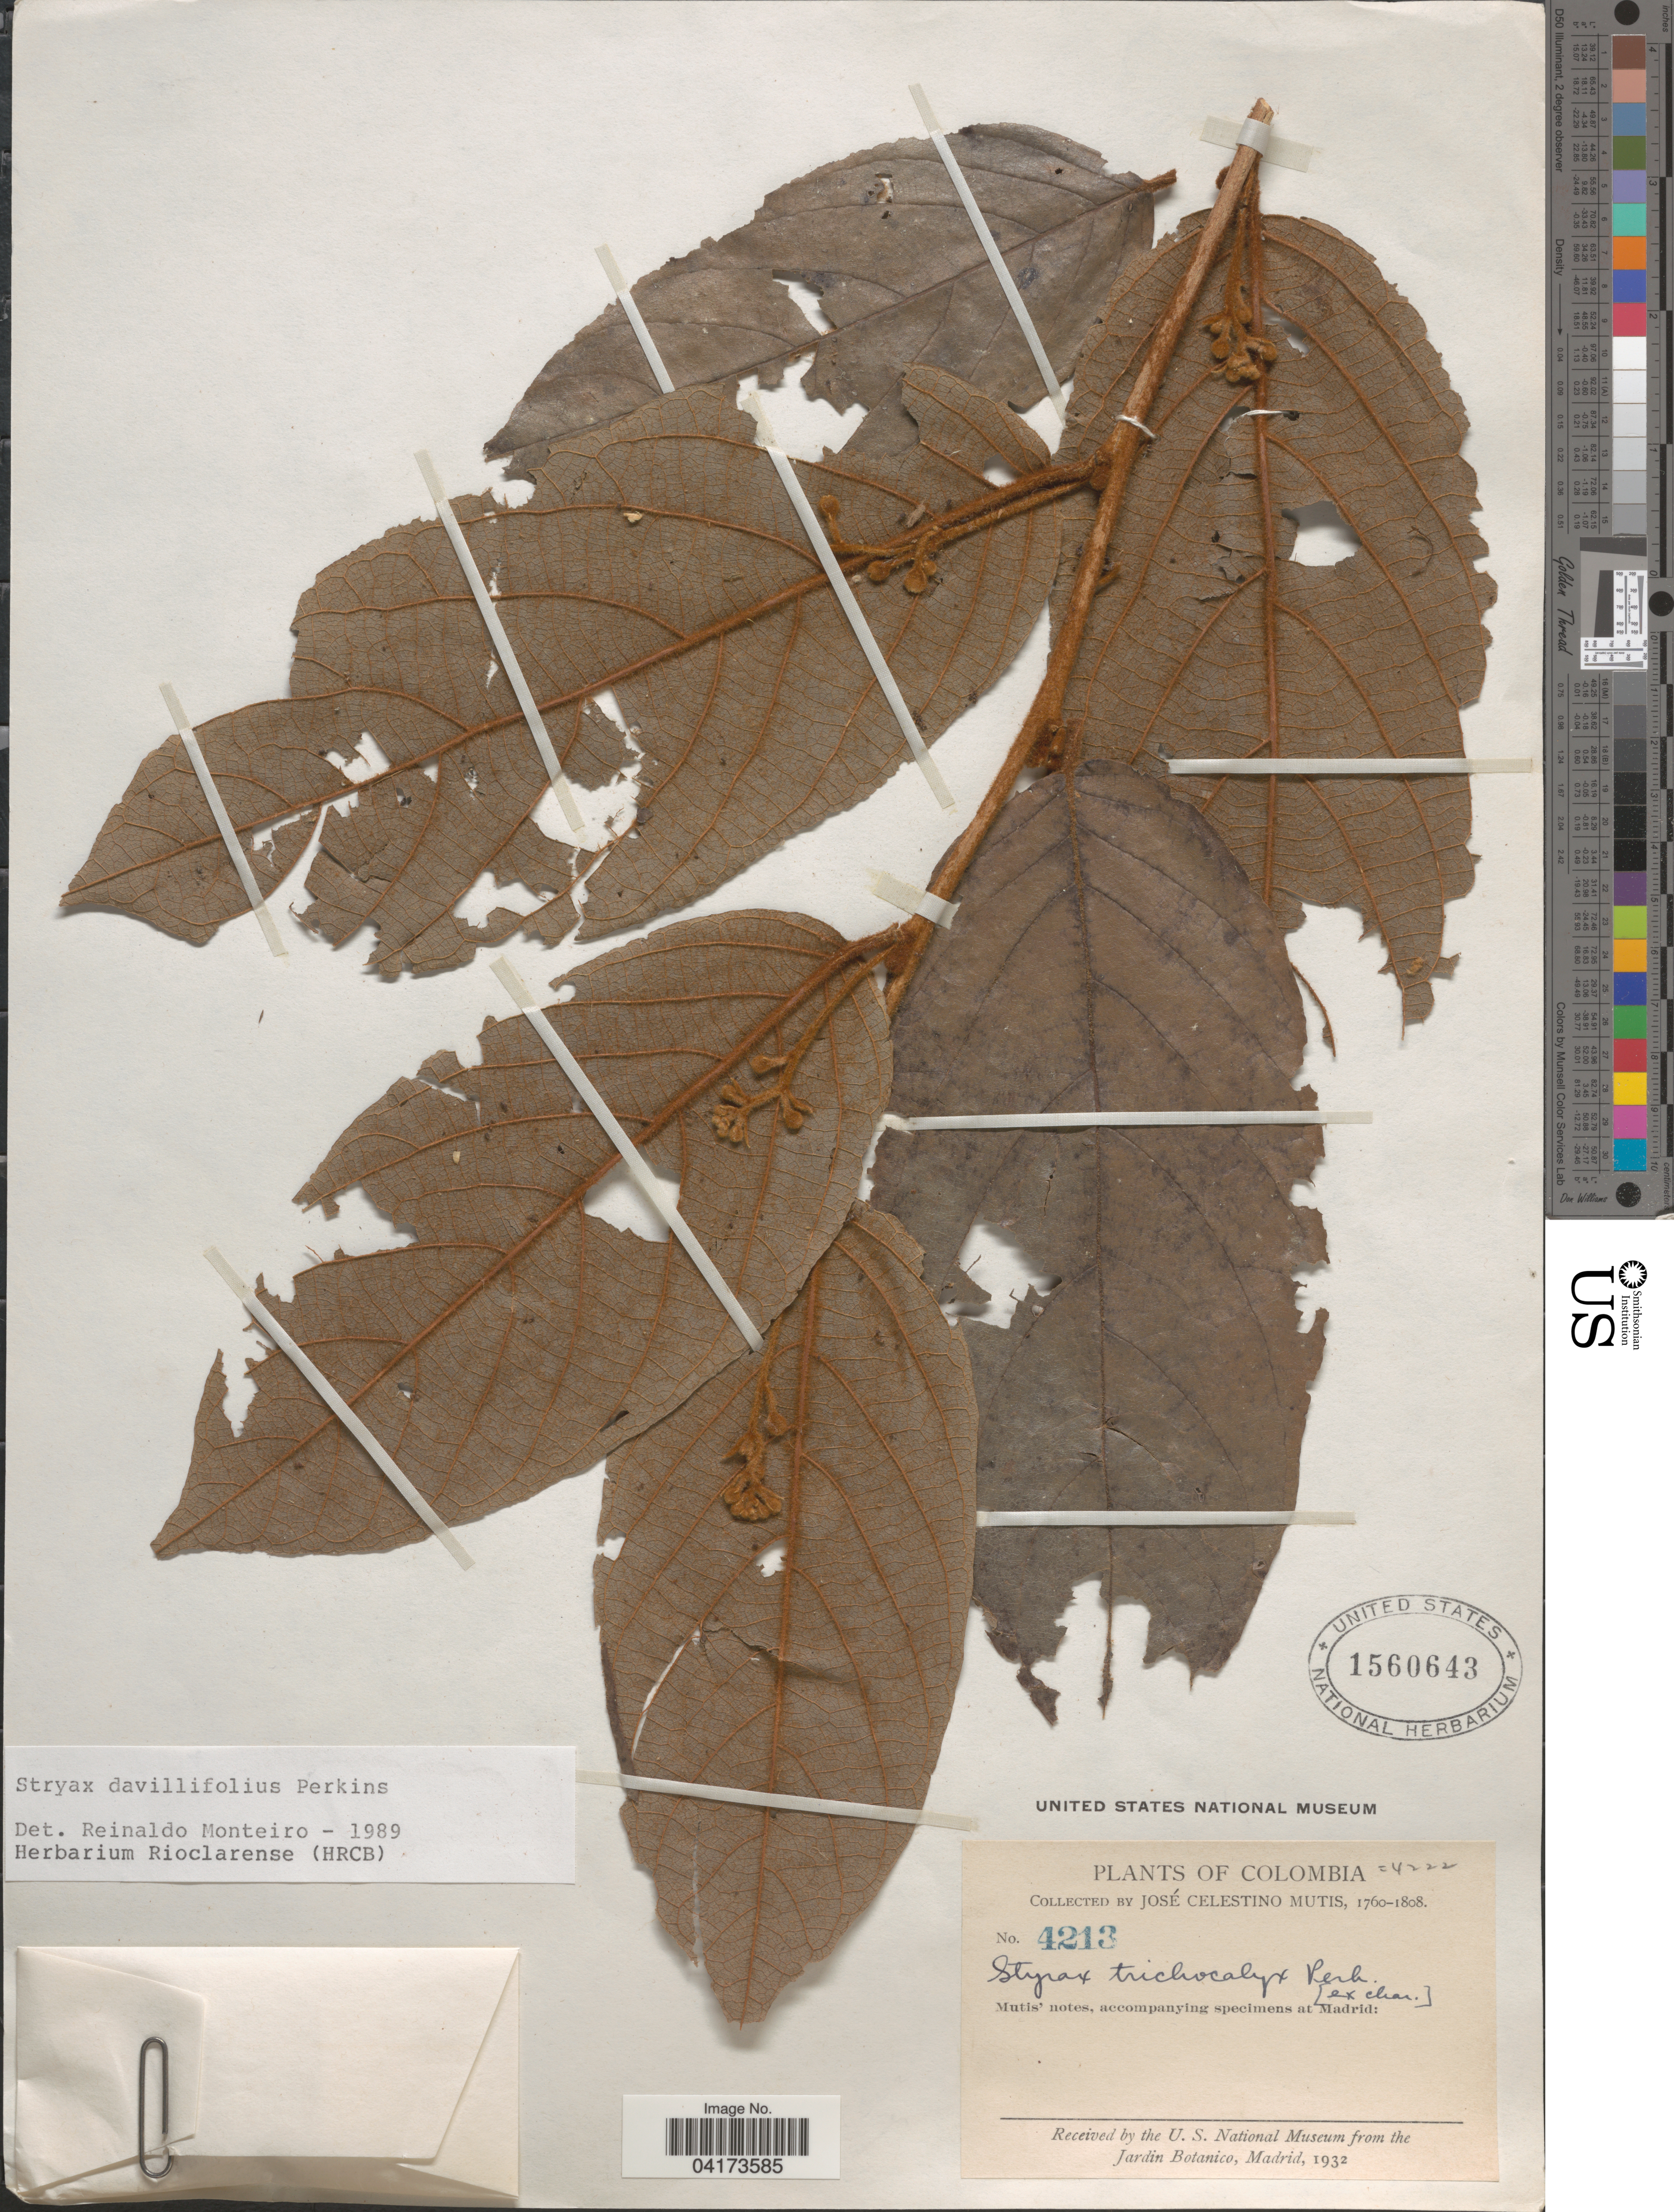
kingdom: Plantae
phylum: Tracheophyta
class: Magnoliopsida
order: Ericales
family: Styracaceae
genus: Styrax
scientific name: Styrax davillifolius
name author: Perkins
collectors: J. C. B. Mutis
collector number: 4213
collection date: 1760/1808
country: Colombia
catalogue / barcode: US 1560643